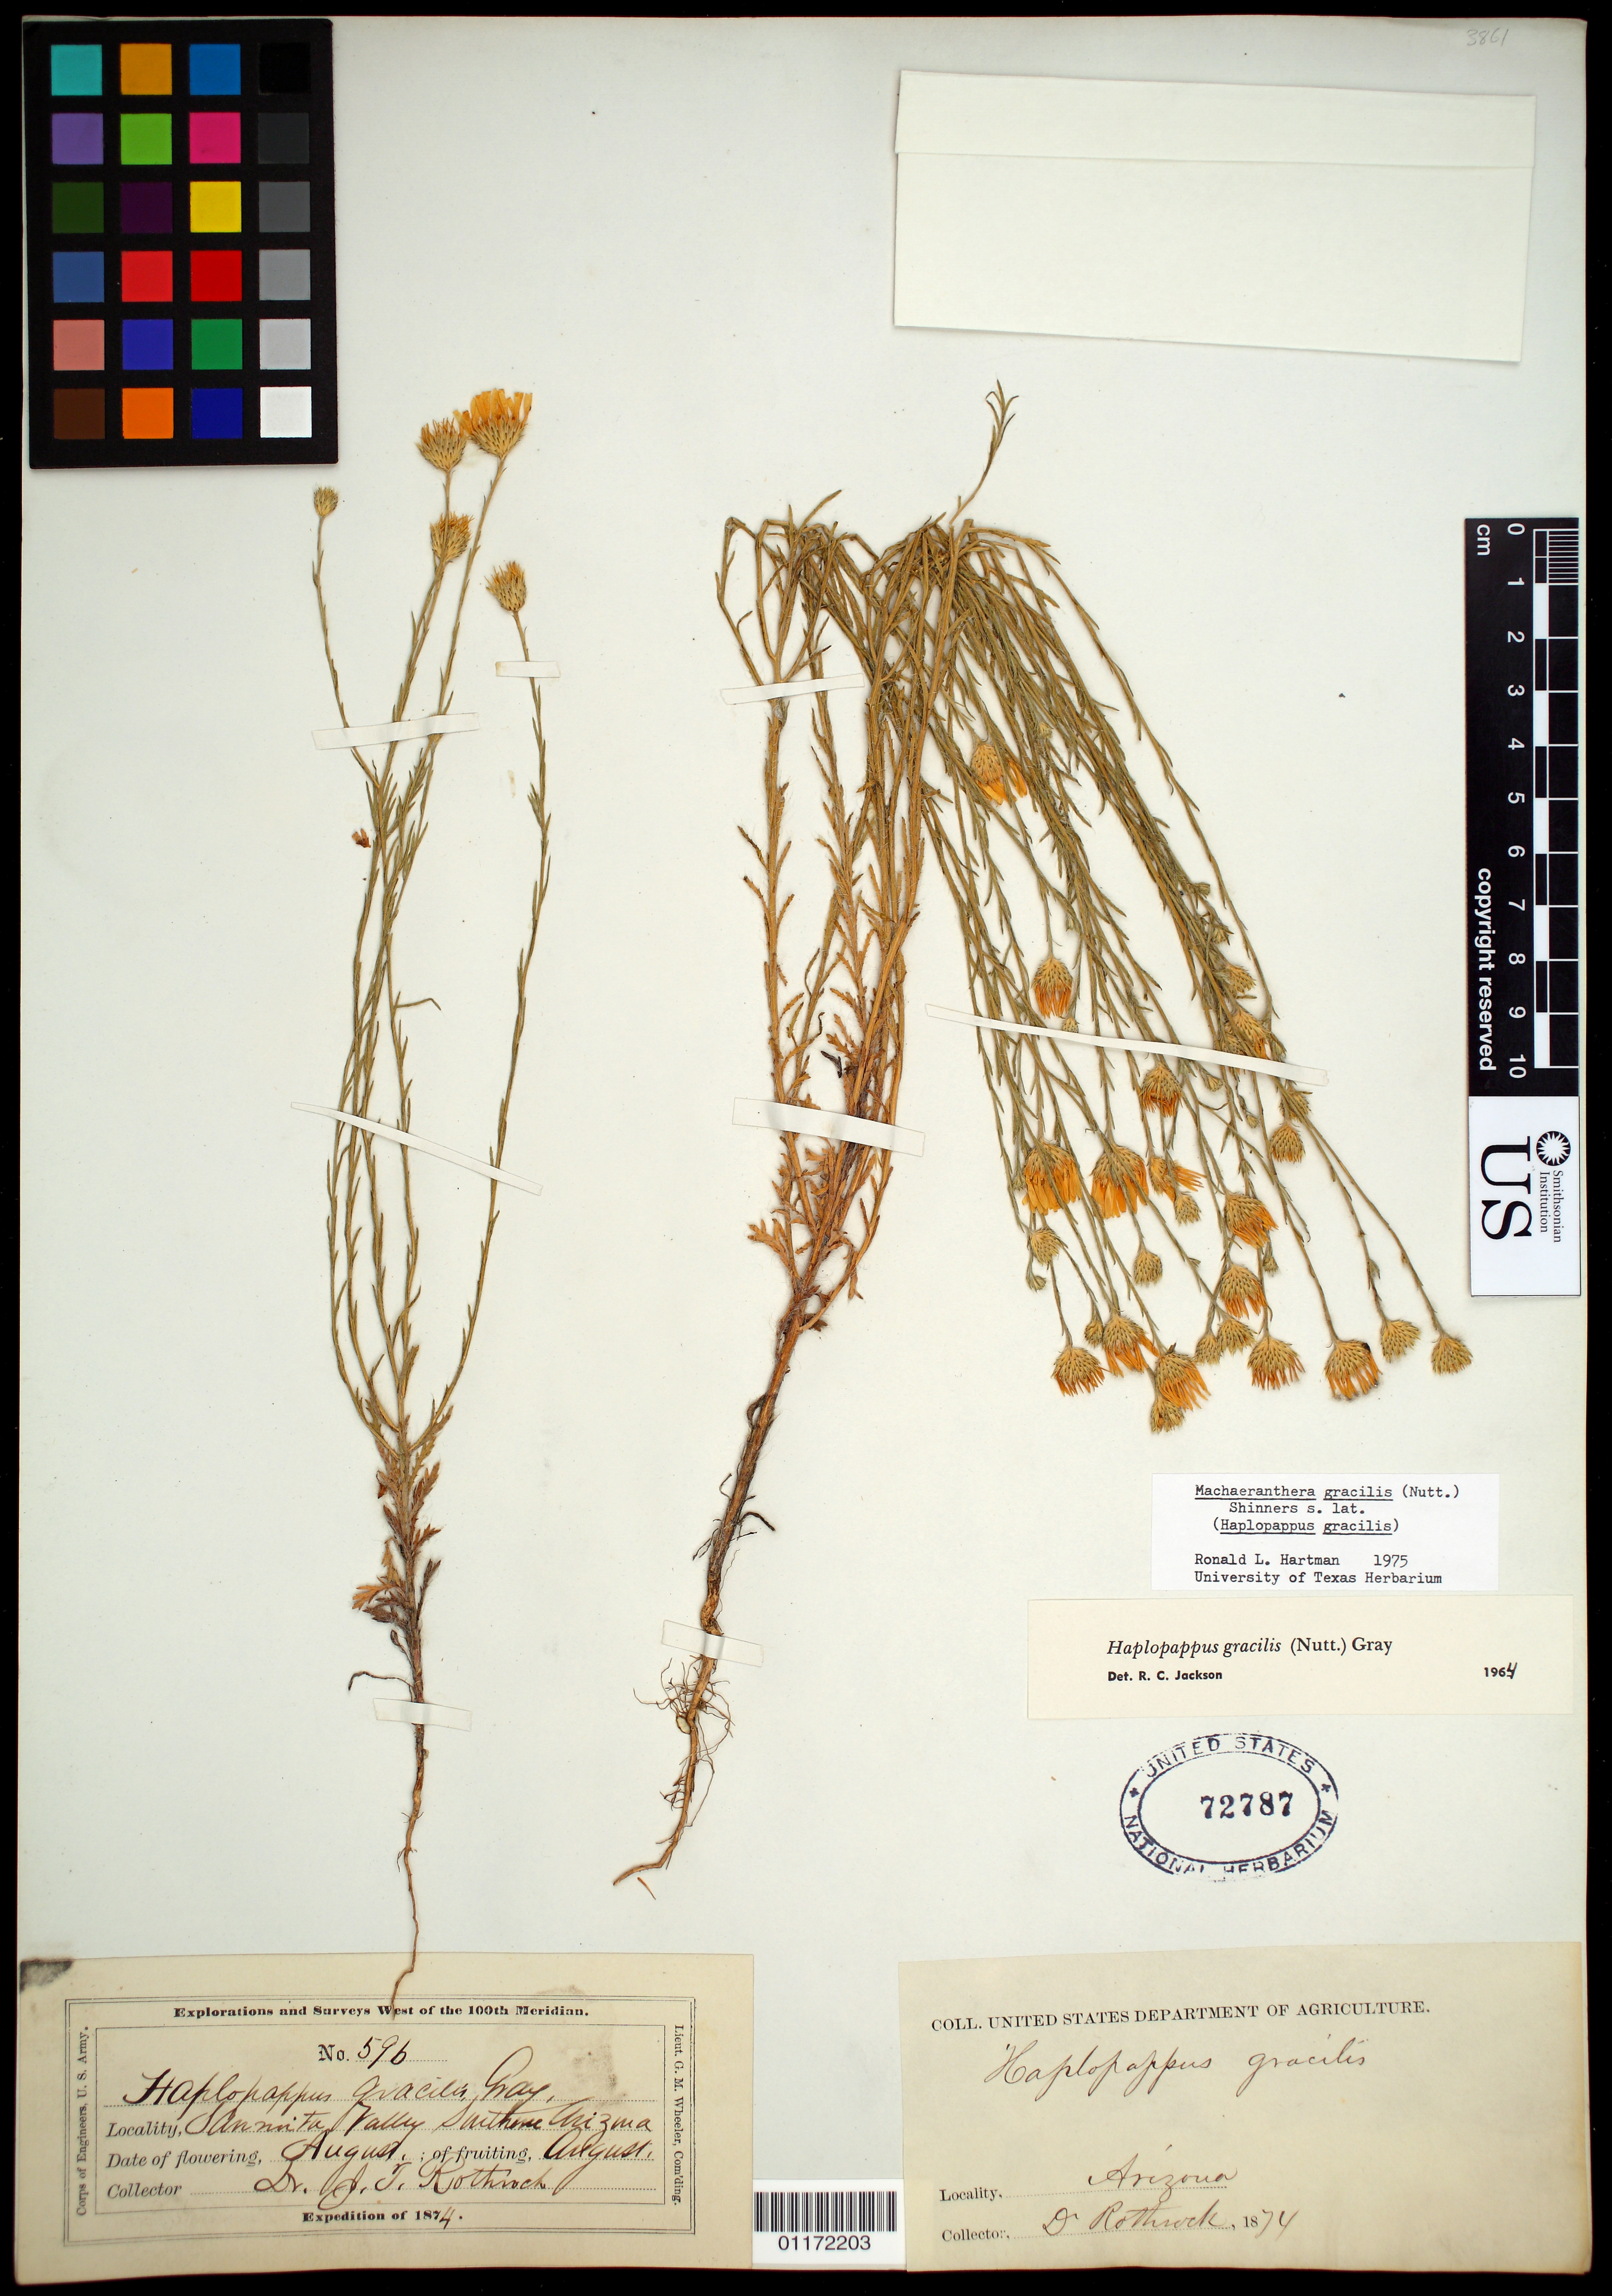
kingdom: Plantae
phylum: Tracheophyta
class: Magnoliopsida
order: Asterales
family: Asteraceae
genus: Machaeranthera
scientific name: Machaeranthera gracilis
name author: (Nutt.) Shinners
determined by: Hartman, Ronald L., Curator (RM), University of Wyoming (UNITED STATES)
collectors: J. T. Rothrock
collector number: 596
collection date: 1874-08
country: United States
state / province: Arizona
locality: [Sannoita] Valley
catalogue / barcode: US 72787